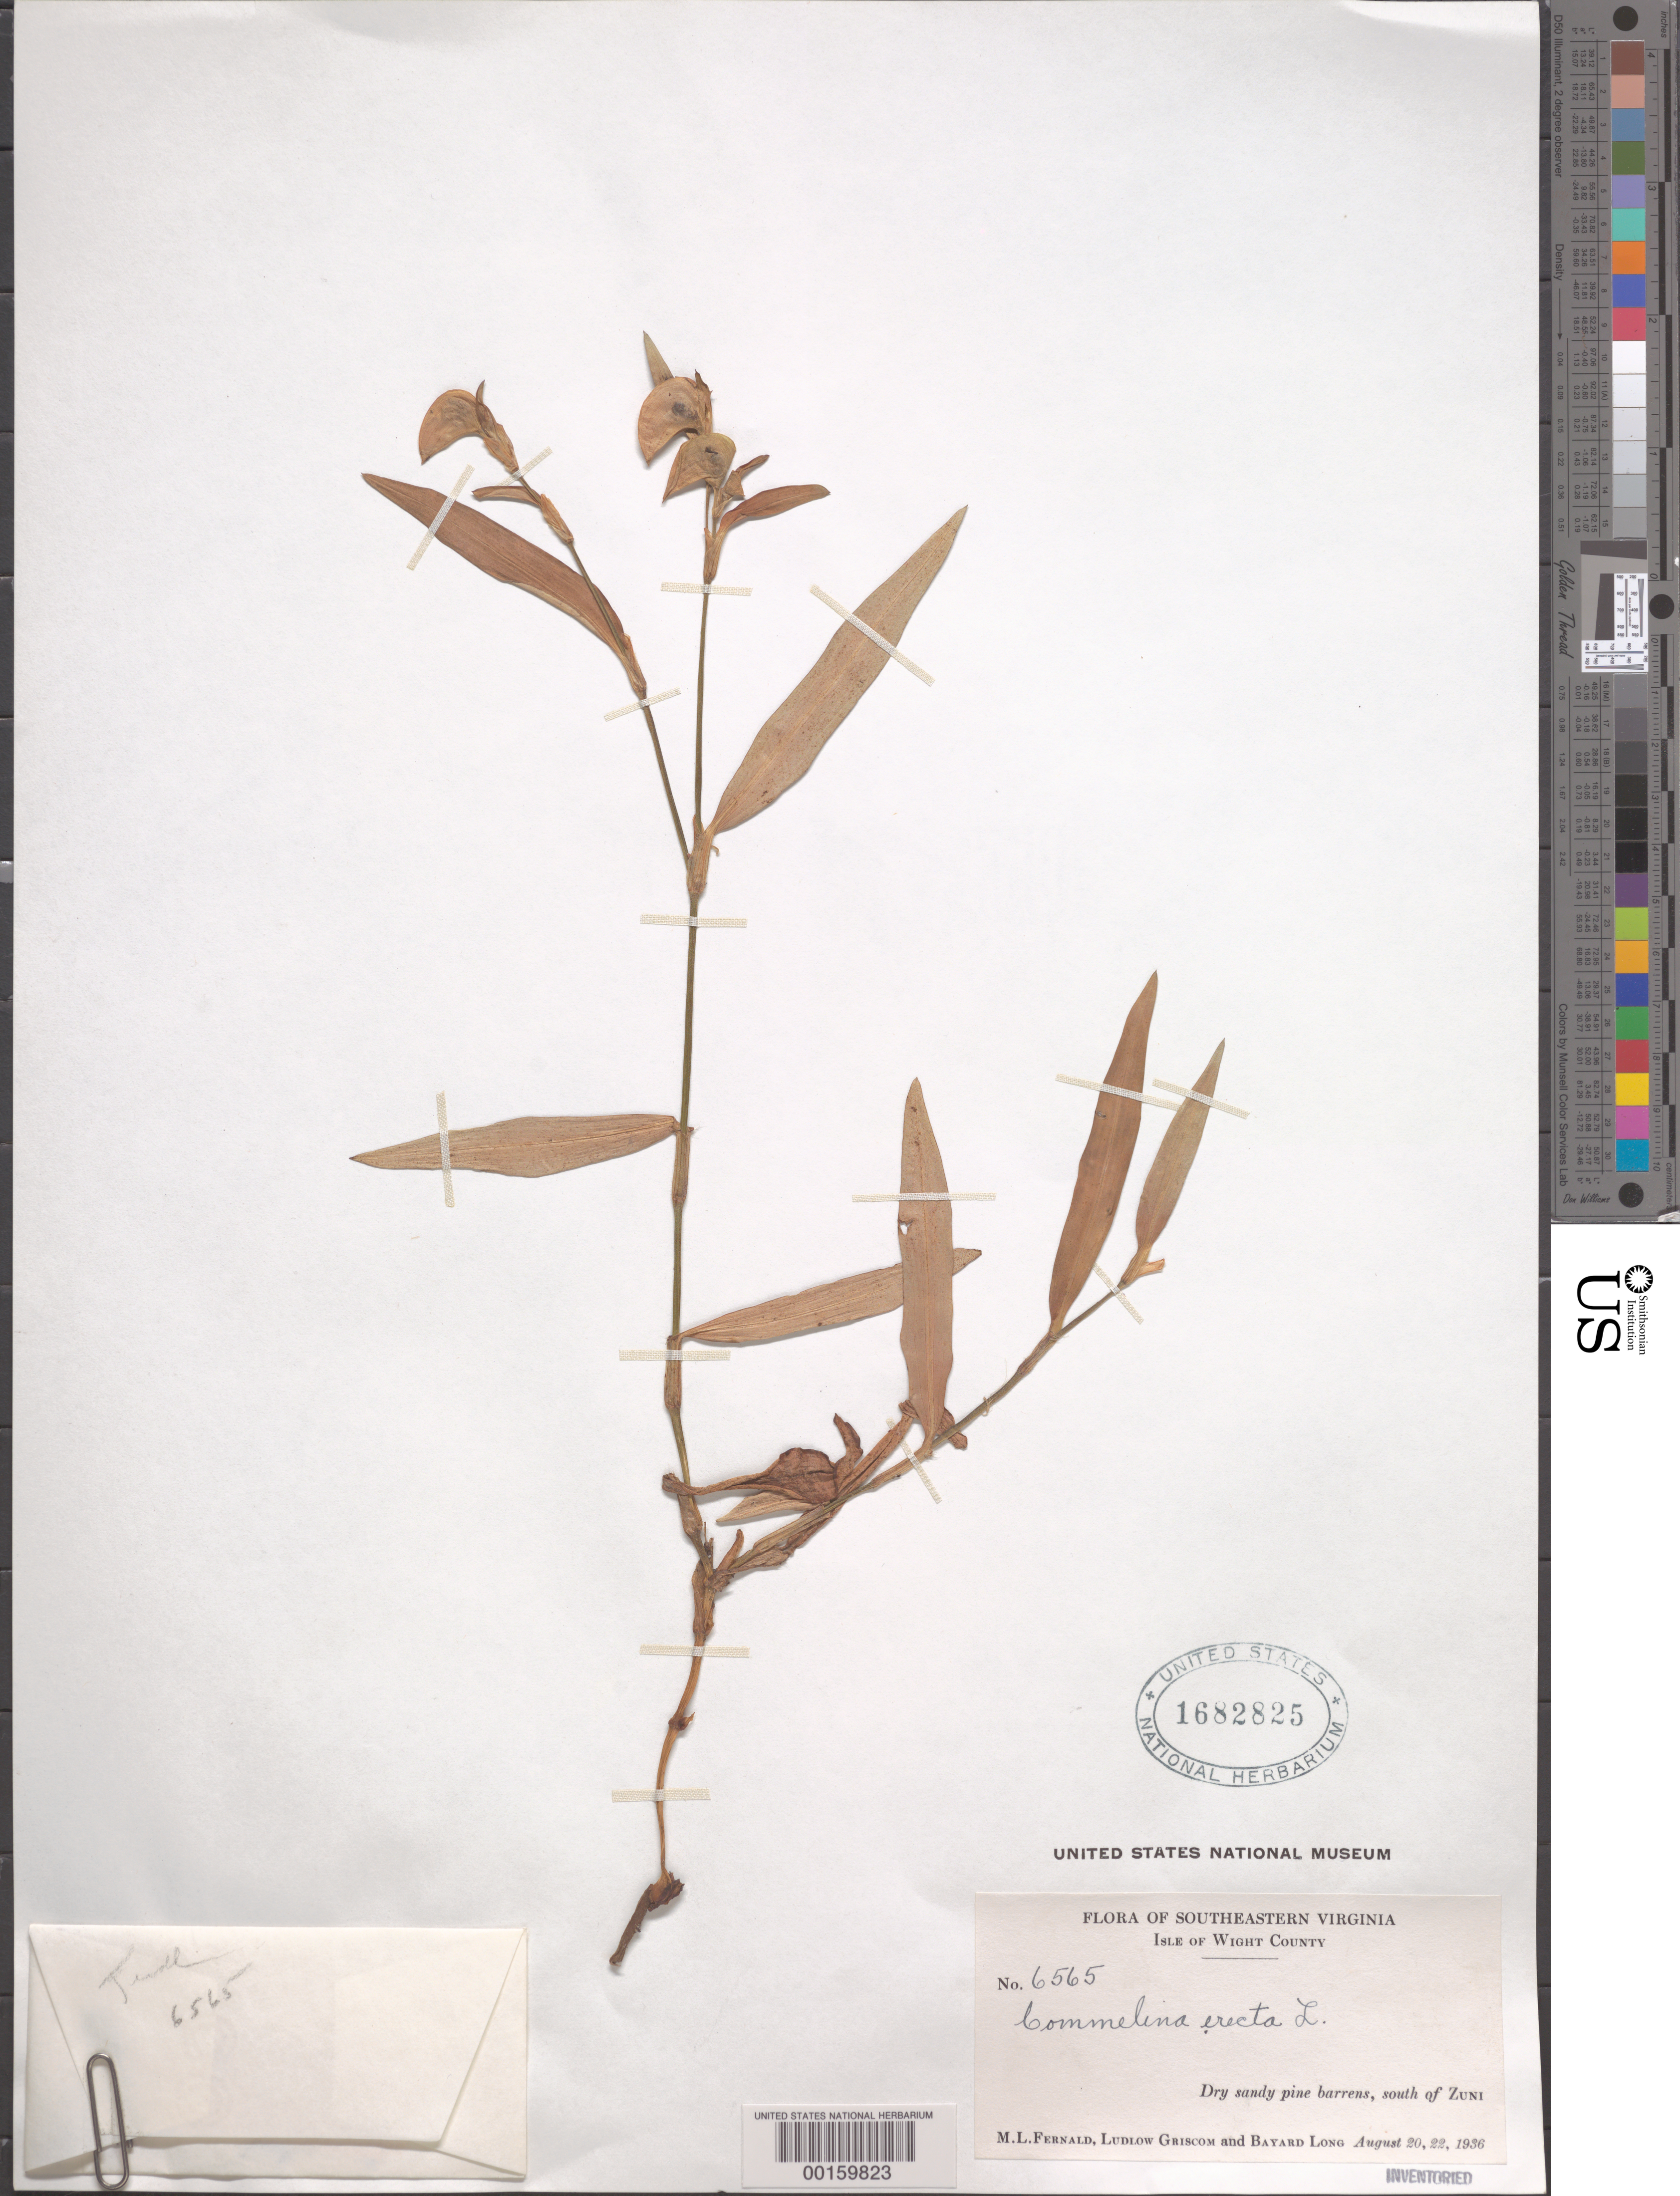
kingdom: Plantae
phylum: Tracheophyta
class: Liliopsida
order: Commelinales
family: Commelinaceae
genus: Commelina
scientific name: Commelina erecta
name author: L.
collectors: M. L. Fernald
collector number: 6565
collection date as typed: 20 Aug 1936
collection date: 1936-08-20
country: United States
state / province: Virginia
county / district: Isle of Wight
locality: S of zuni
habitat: Dry sandy pine barrens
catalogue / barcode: US 1682825